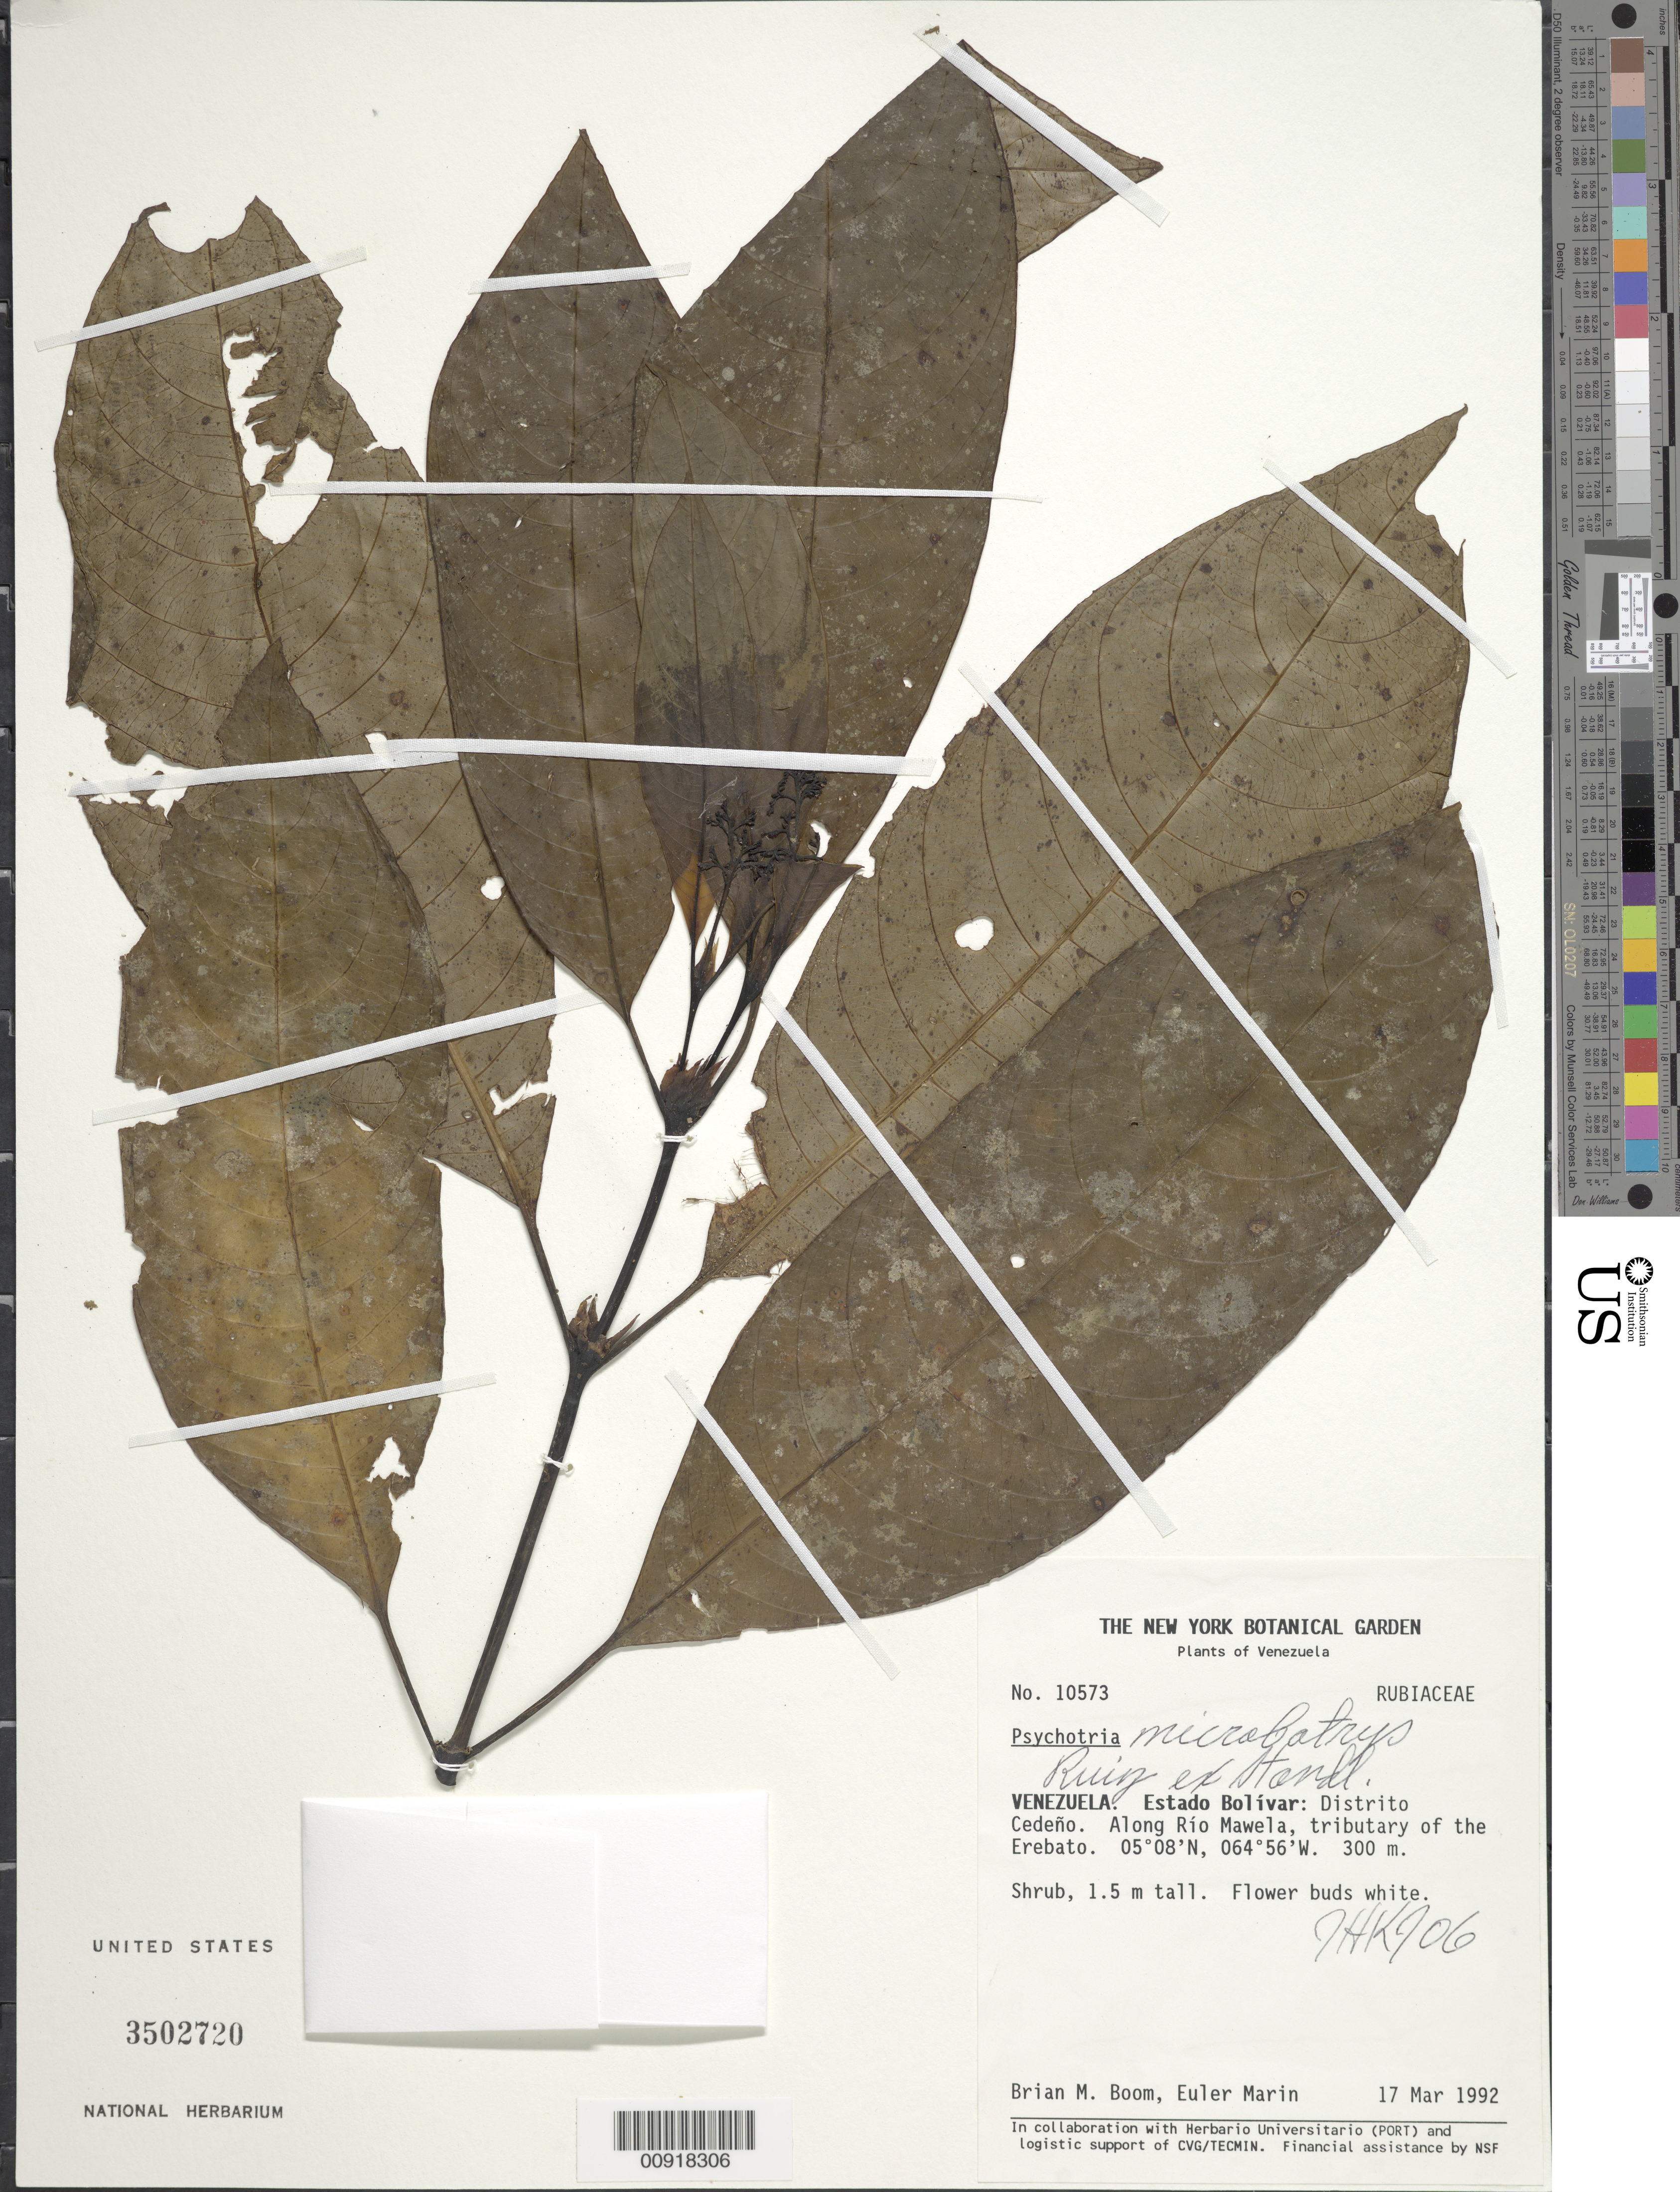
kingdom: Plantae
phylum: Tracheophyta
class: Magnoliopsida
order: Gentianales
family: Rubiaceae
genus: Psychotria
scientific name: Psychotria microbotrys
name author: Ruiz ex Standl.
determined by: Kirkbride, J. H.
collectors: B. M. Boom & E. Marin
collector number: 10573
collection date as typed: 17-Mar-92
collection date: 1992-03-17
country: Venezuela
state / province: Bolívar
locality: Río Mawela, tributary of the Río Erebato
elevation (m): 300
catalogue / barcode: US 3502720